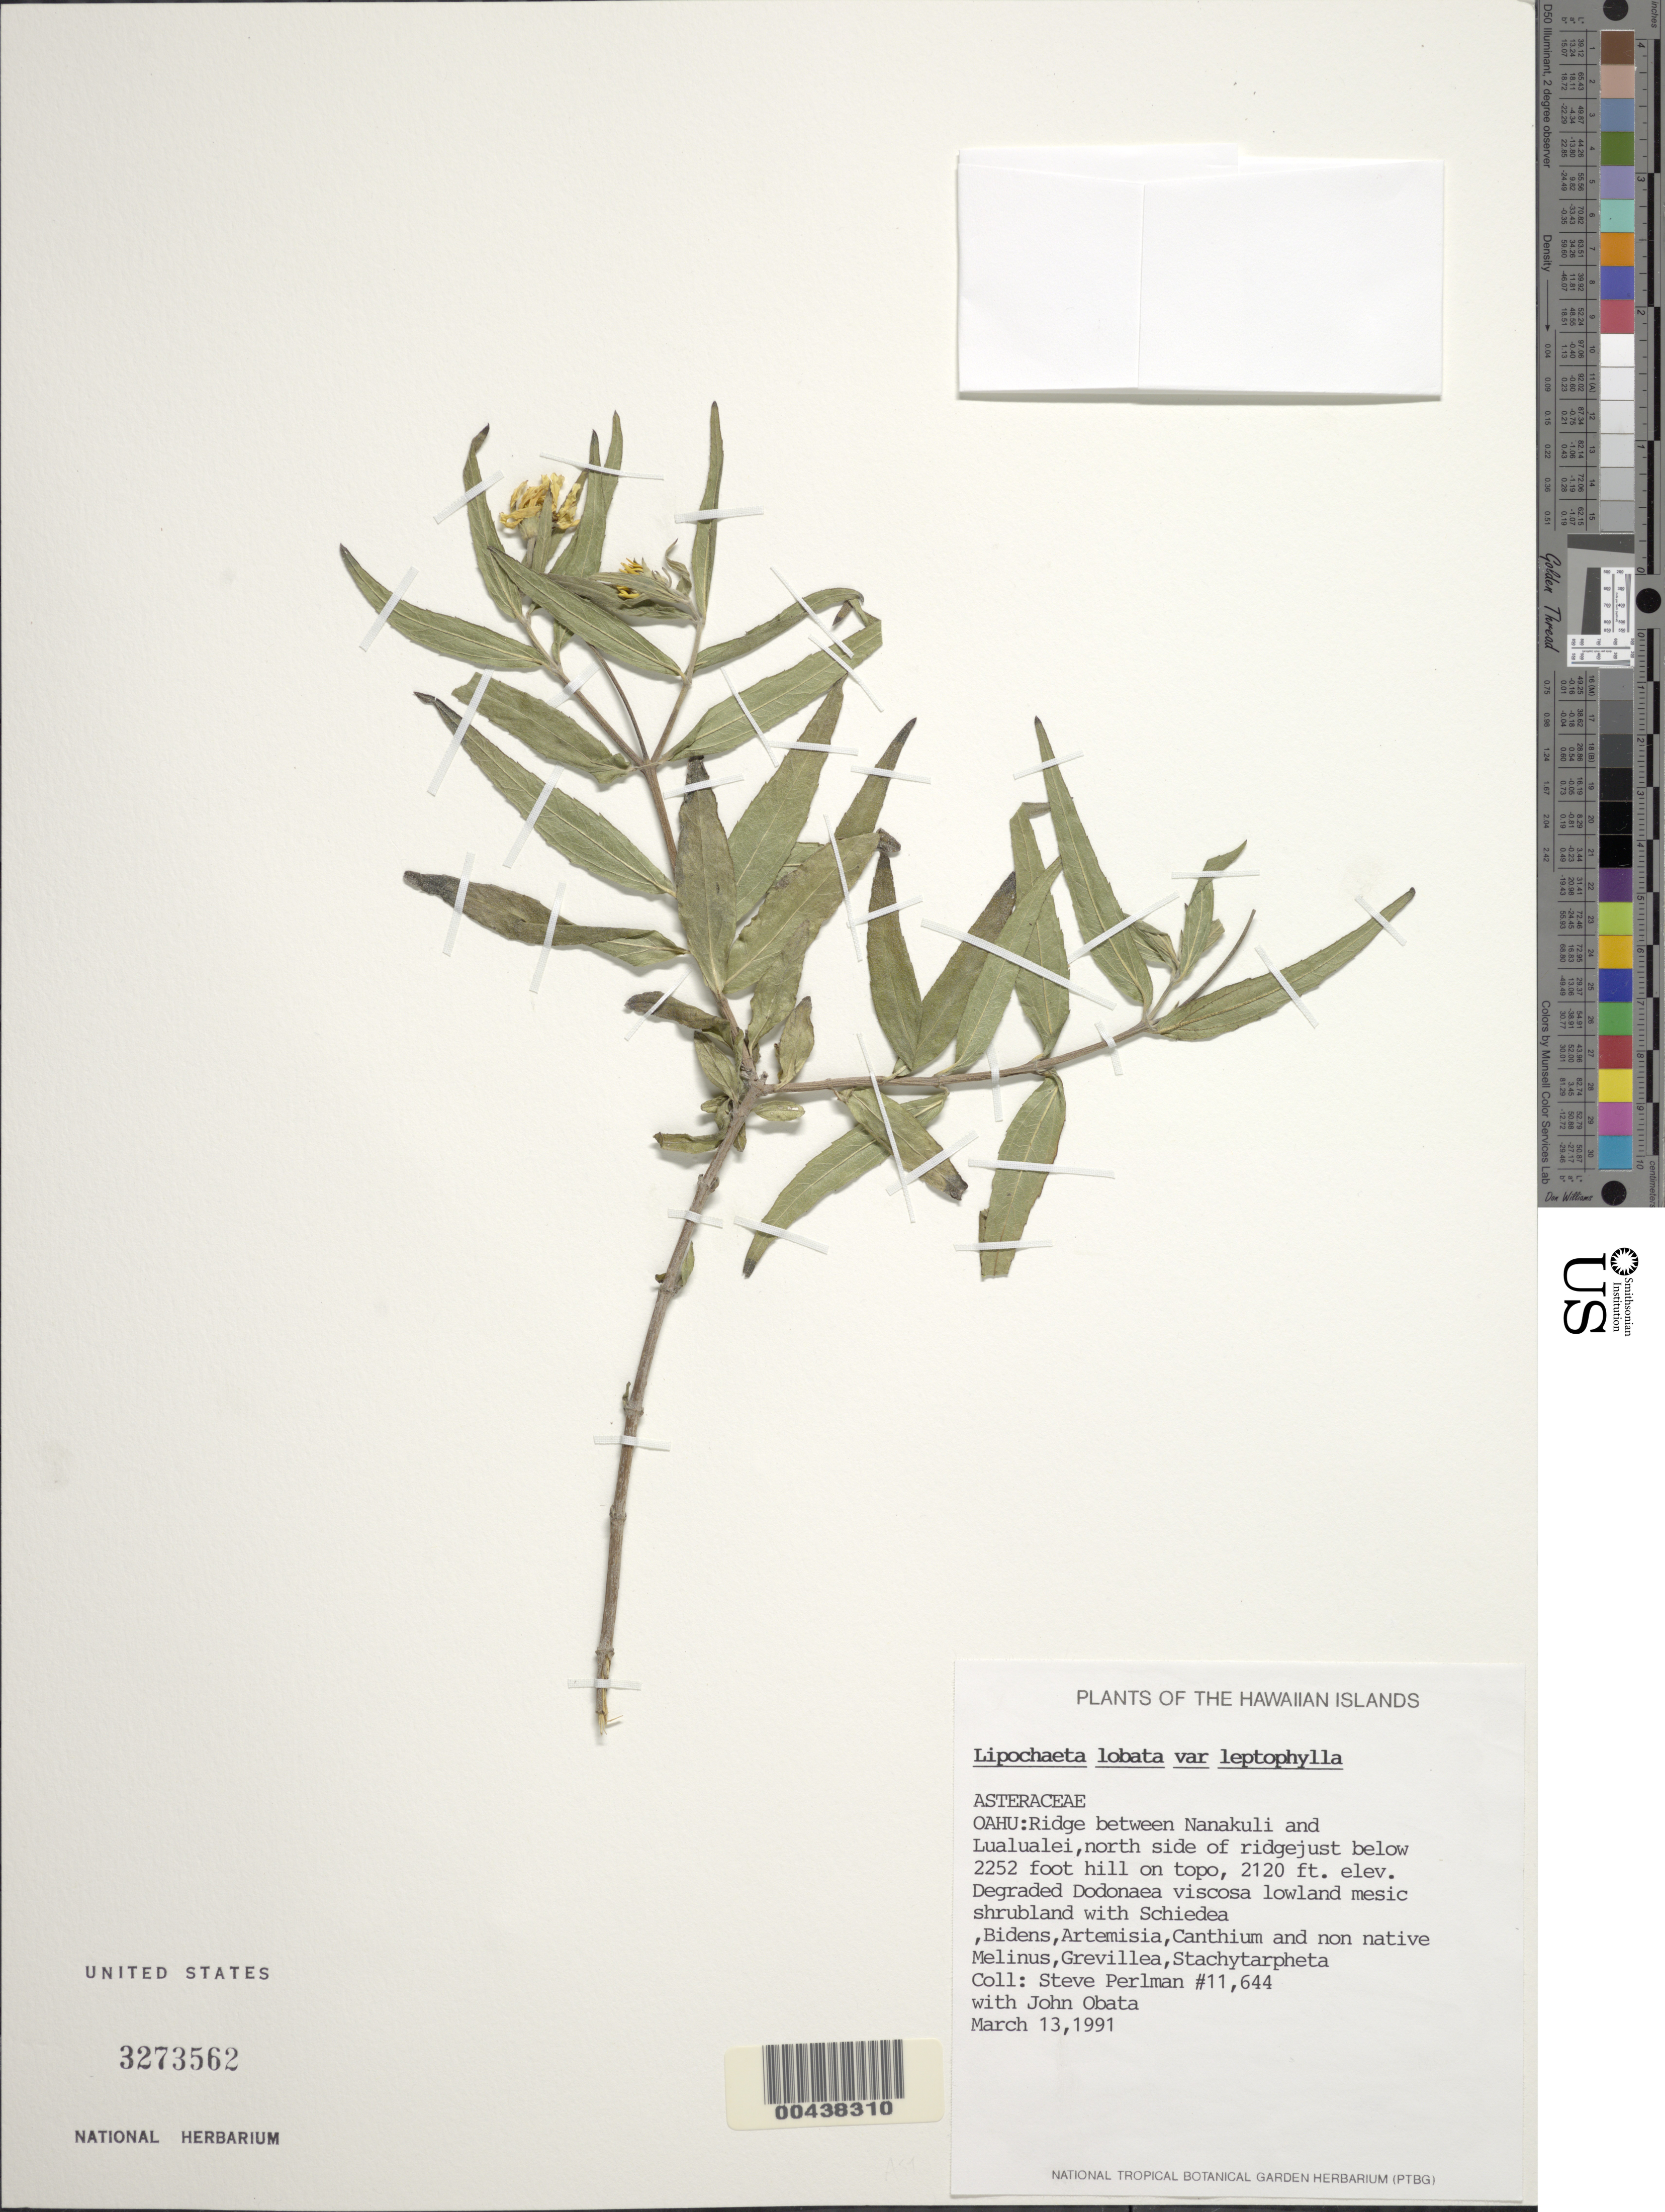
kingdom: Plantae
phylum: Tracheophyta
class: Magnoliopsida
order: Asterales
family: Asteraceae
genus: Lipochaeta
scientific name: Lipochaeta lobata var. leptophylla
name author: (O. Deg. & Sherff) W.L. Wagner & H. Rob.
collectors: S. P. Perlman & J. Obata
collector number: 11644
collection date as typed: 13 Mar 1991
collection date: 1991-03-13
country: United States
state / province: Hawaii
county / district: Honolulu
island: Oahu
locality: Ridge between Nanakuli and Lualualei, N side of ridge just below 2252 foot hill on topo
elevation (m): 646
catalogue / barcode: US 3273562